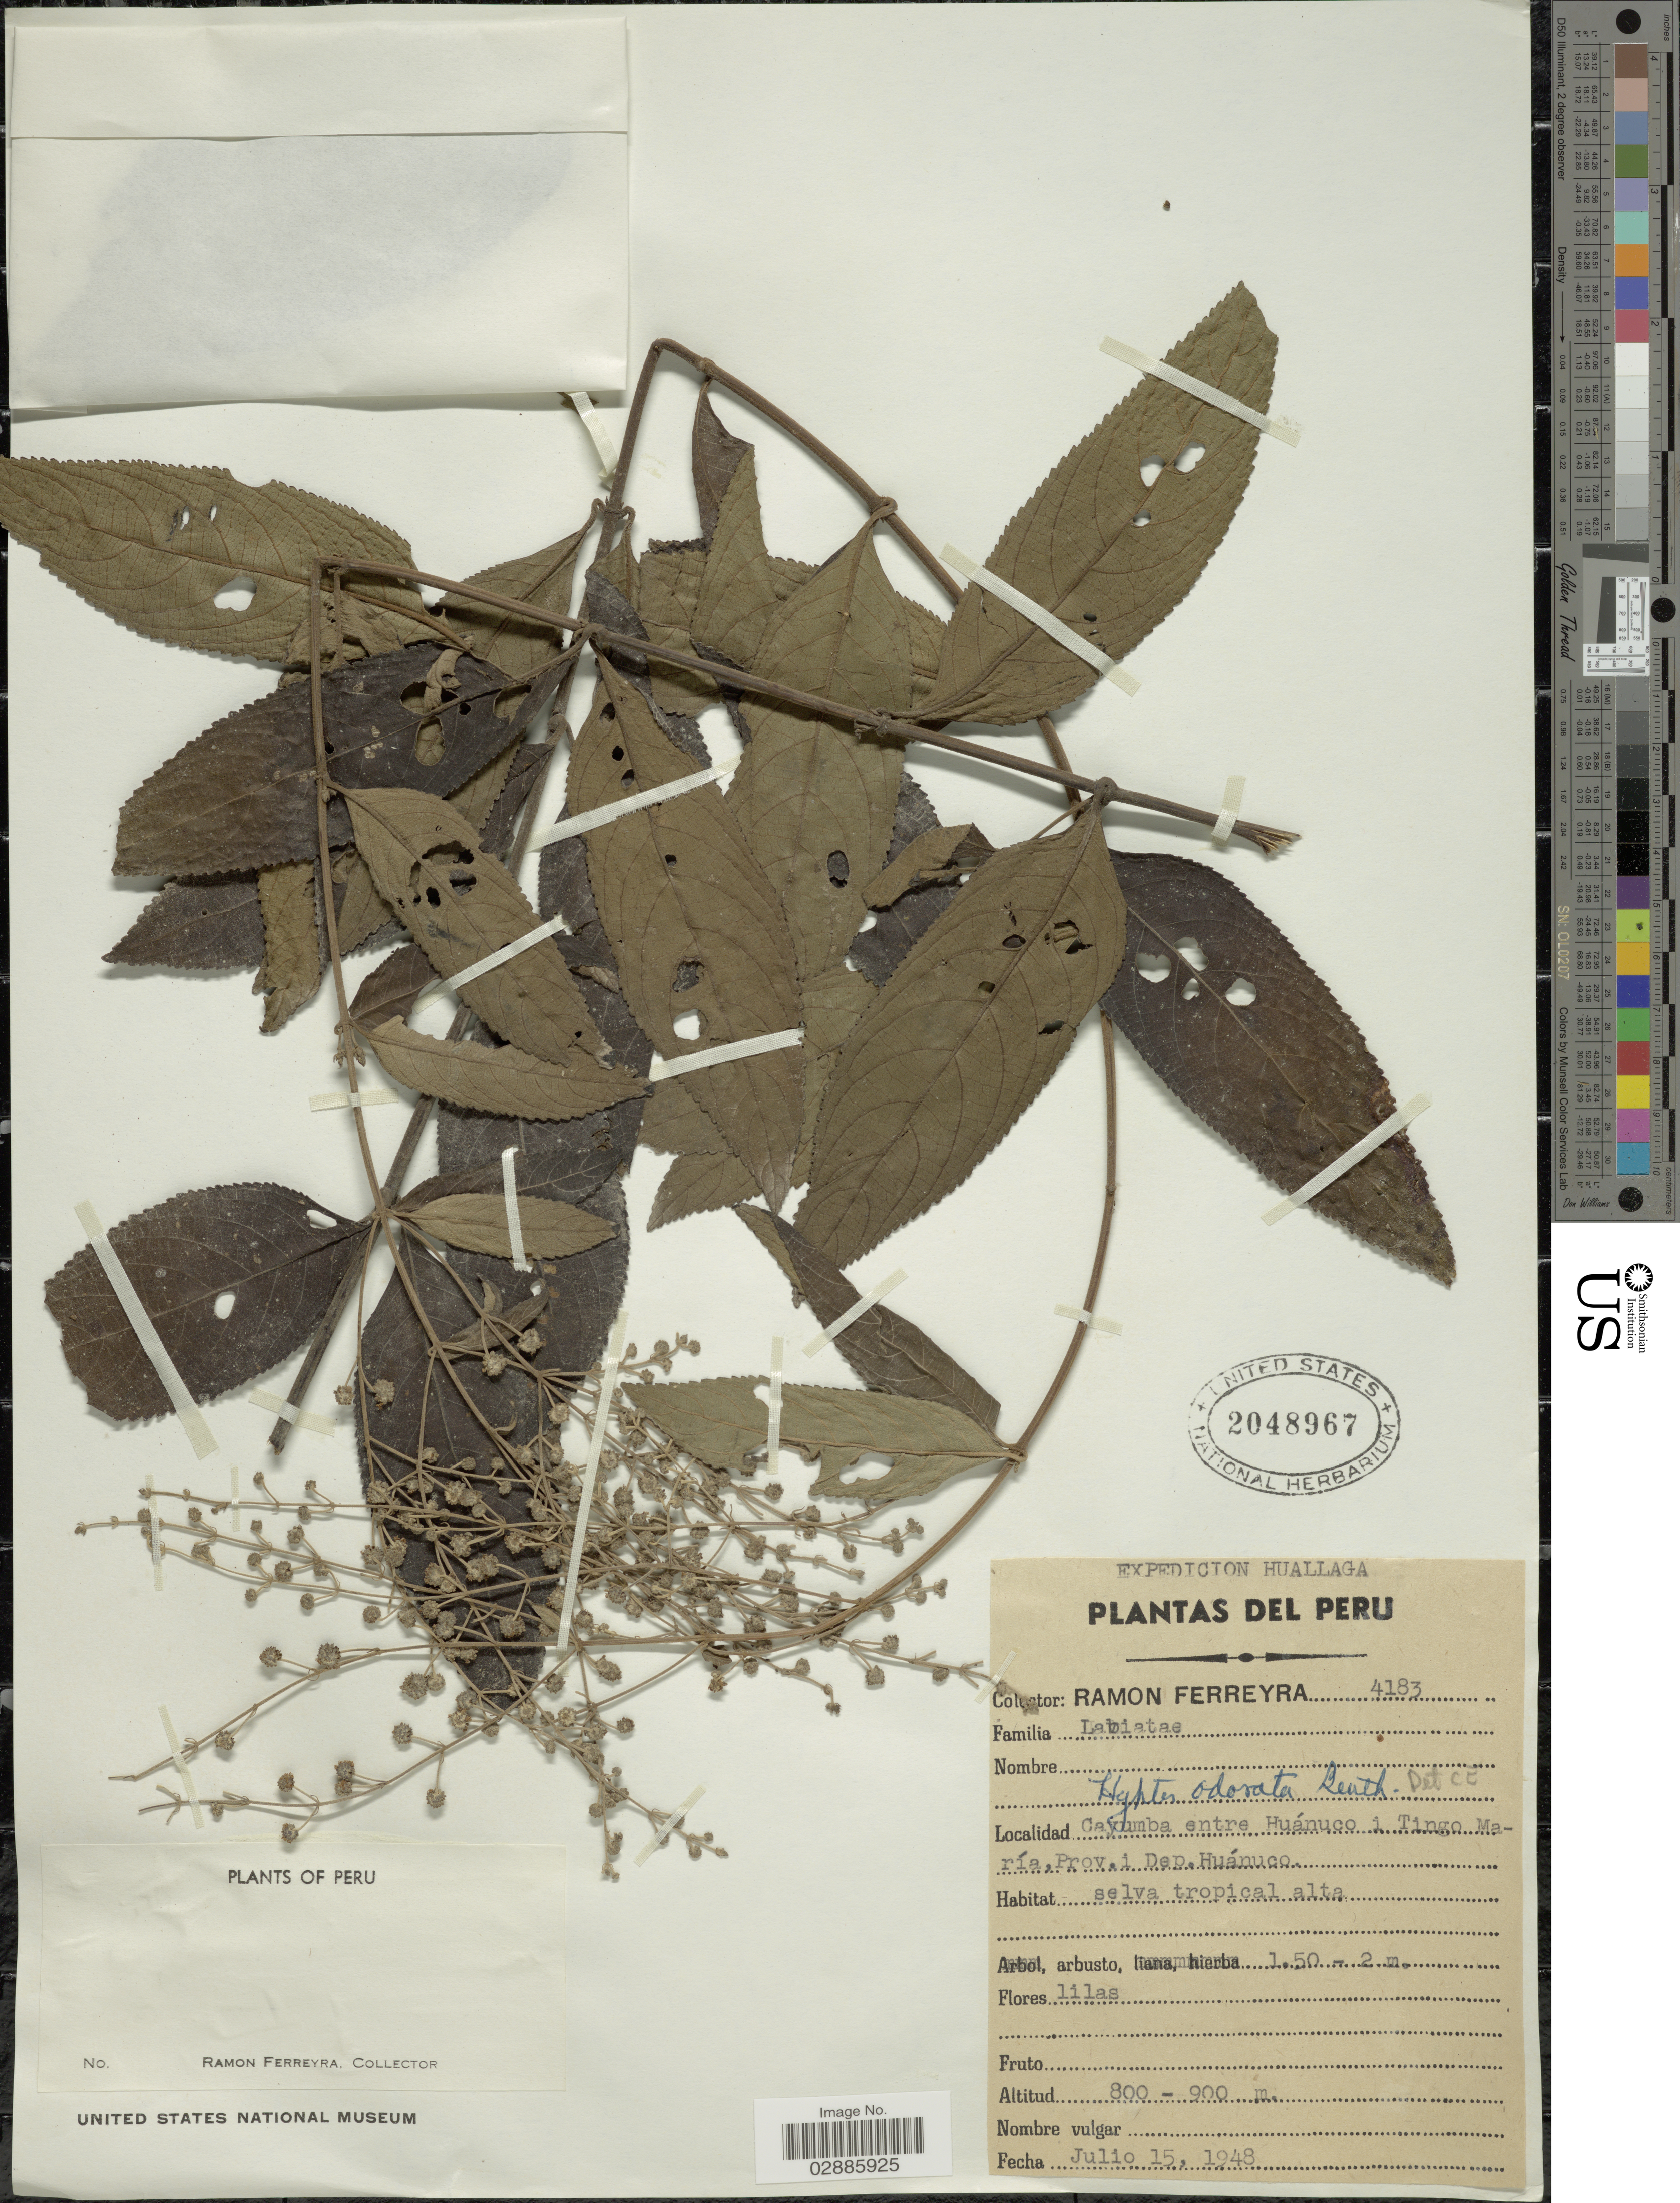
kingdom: Plantae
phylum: Tracheophyta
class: Magnoliopsida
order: Lamiales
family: Lamiaceae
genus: Hyptis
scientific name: Hyptis odorata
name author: Benth.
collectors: R. A. Ferreyra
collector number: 4183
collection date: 1948-07-15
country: Peru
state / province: Huánuco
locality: Cayumba entre Huánuco i Tingo María, Prov. i Dep. Huánuco.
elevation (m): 800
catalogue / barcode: US 2048967